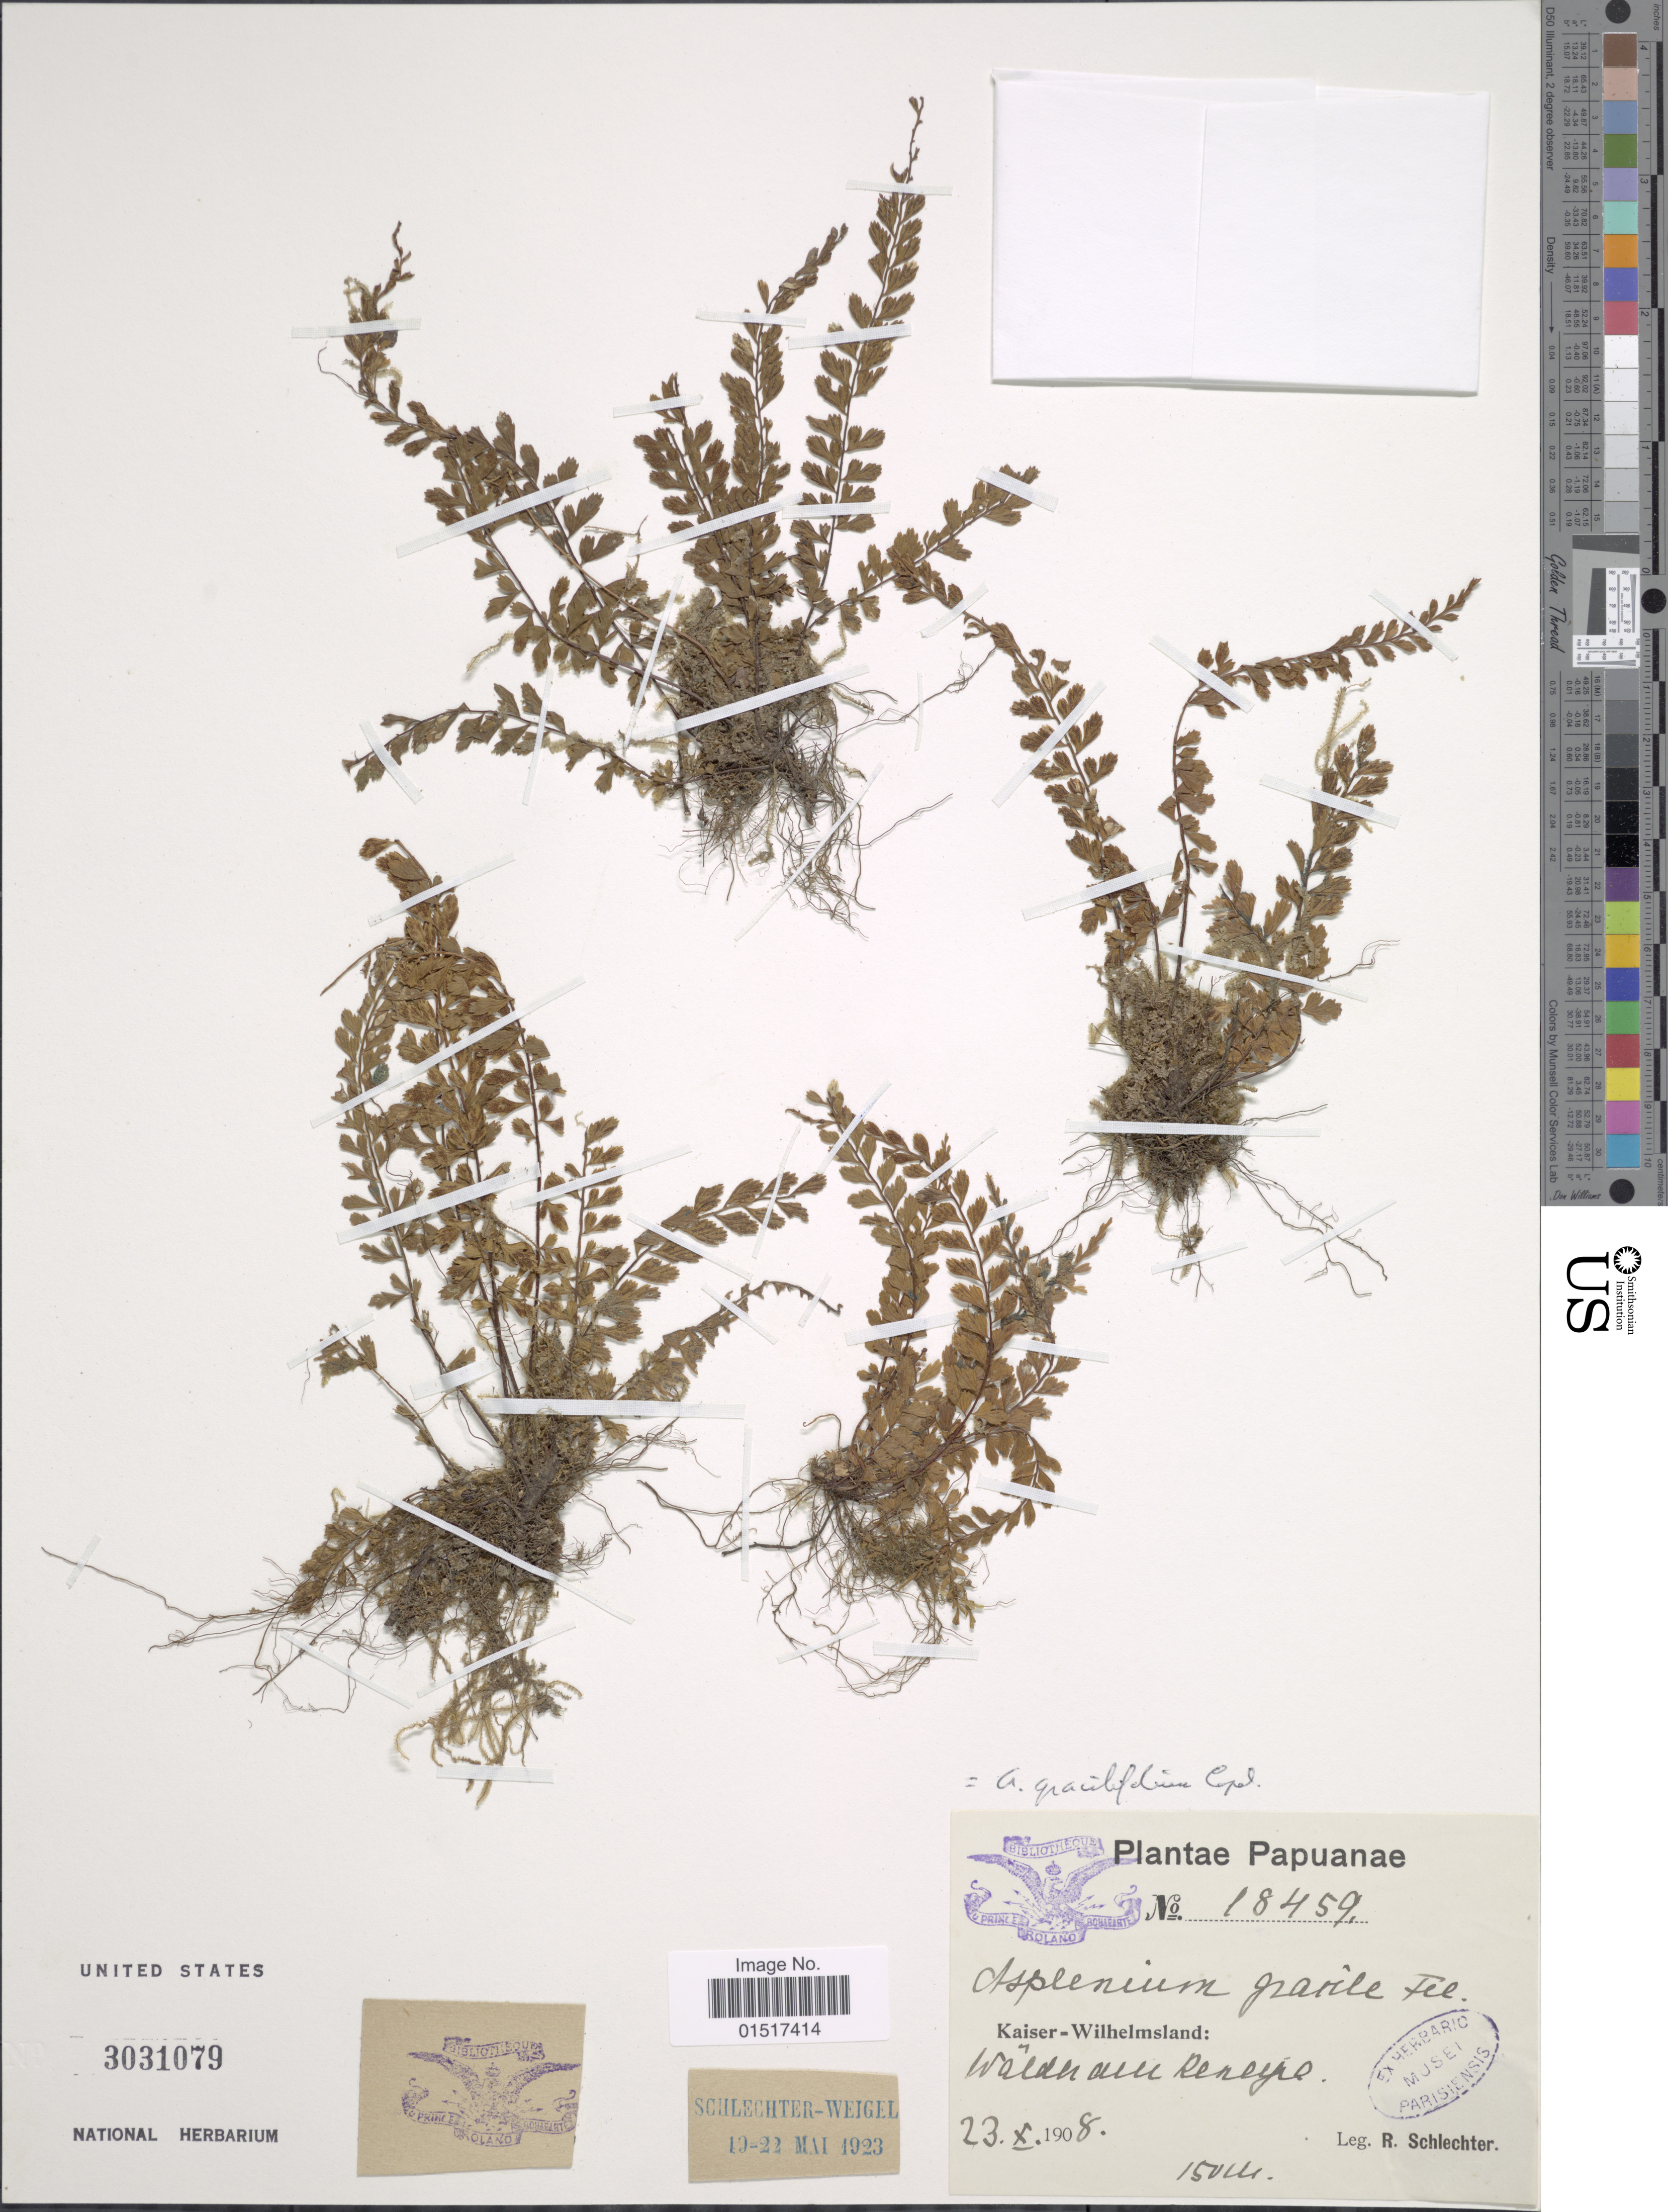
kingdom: Plantae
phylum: Tracheophyta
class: Polypodiopsida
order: Polypodiales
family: Aspleniaceae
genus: Asplenium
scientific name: Asplenium sp.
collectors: F. R. R. Schlechter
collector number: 18459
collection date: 1908-10-23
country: Papua New Guinea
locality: Papuanae. Kaiser-Wilhelmsland: Wälder am Reneyio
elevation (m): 150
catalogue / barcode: US 3031079